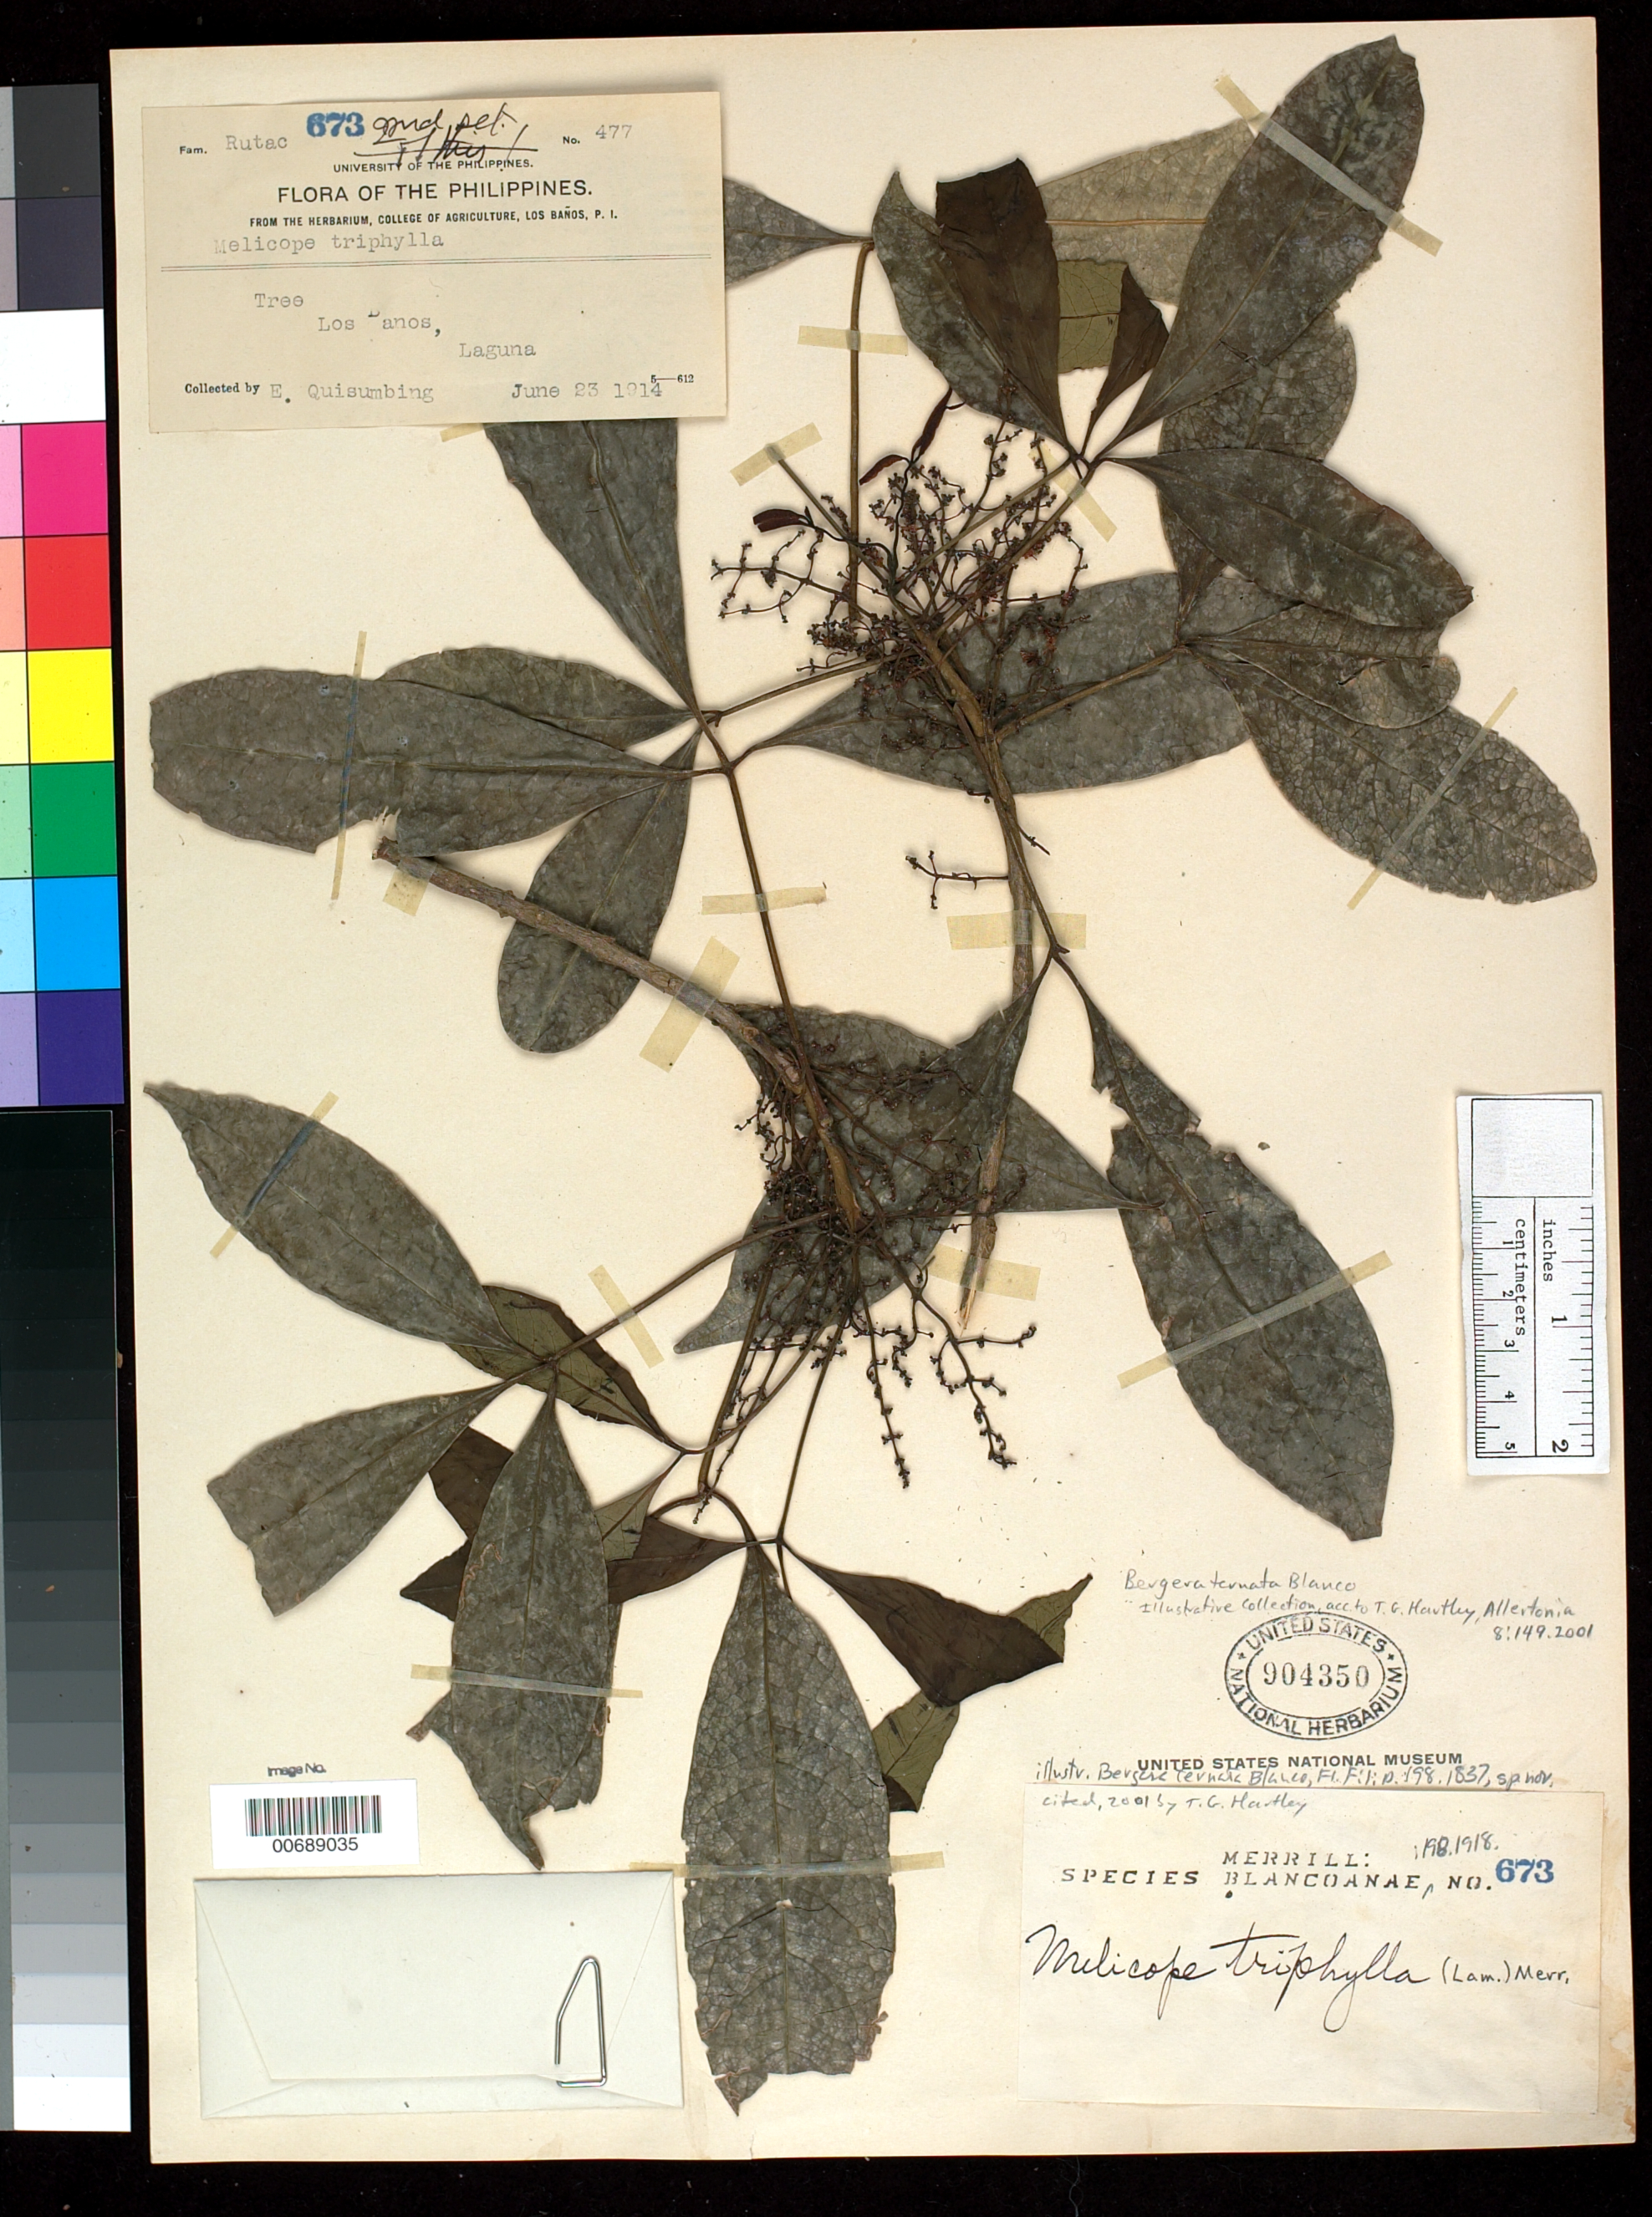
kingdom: Plantae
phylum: Tracheophyta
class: Magnoliopsida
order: Sapindales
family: Rutaceae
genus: Melicope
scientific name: Melicope triphylla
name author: (Lam.) Merr.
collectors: E. Quisumbing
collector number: Sp. Blancoan. 0673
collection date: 1914-06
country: Philippines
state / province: Calabarzon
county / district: Laguna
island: Luzon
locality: Los Baños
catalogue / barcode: US 904350